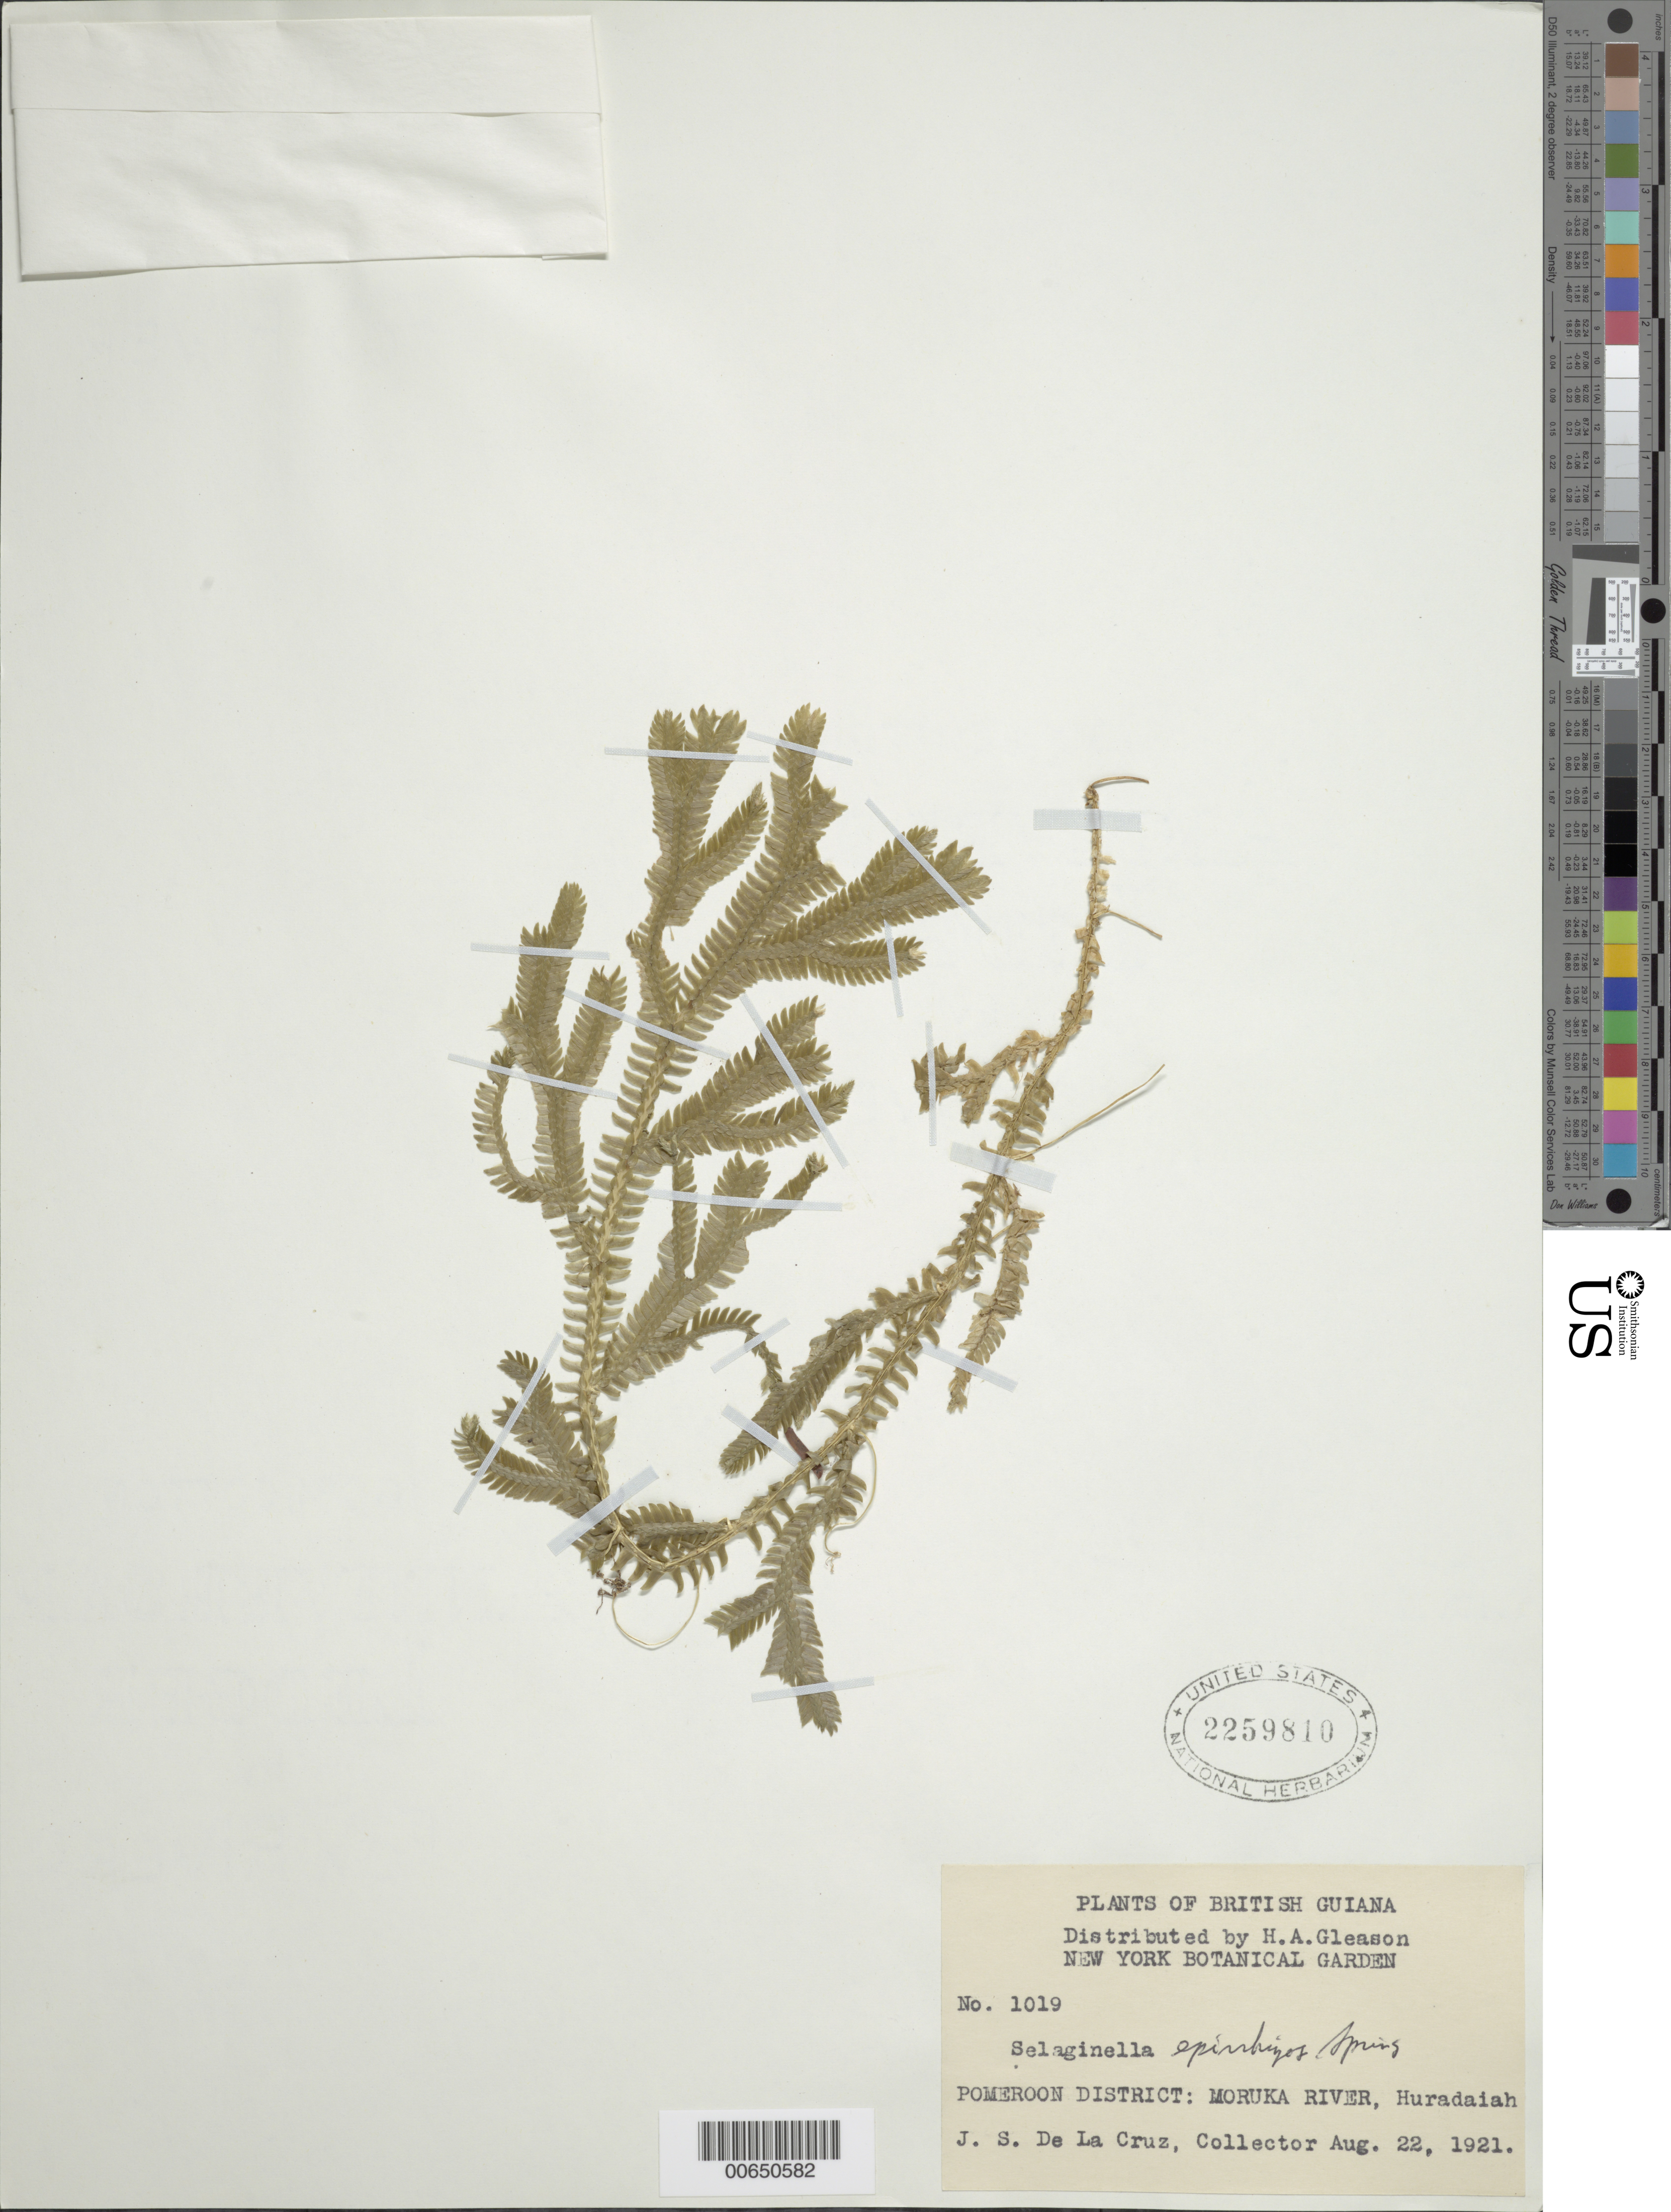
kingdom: Plantae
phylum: Tracheophyta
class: Lycopodiopsida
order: Selaginellales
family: Selaginellaceae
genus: Selaginella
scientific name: Selaginella epirrhizos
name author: Spring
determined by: Lellinger, David B., (BOT), Smithsonian Institution - National Museum of Natural History (UNITED STATES)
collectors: J. S. de la Cruz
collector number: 1019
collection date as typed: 22-Aug-21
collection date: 1921-08-22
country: Guyana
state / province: Barima-Waini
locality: Moruka R., Huradaiah; Pomeroon Dist.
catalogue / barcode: US 2259810